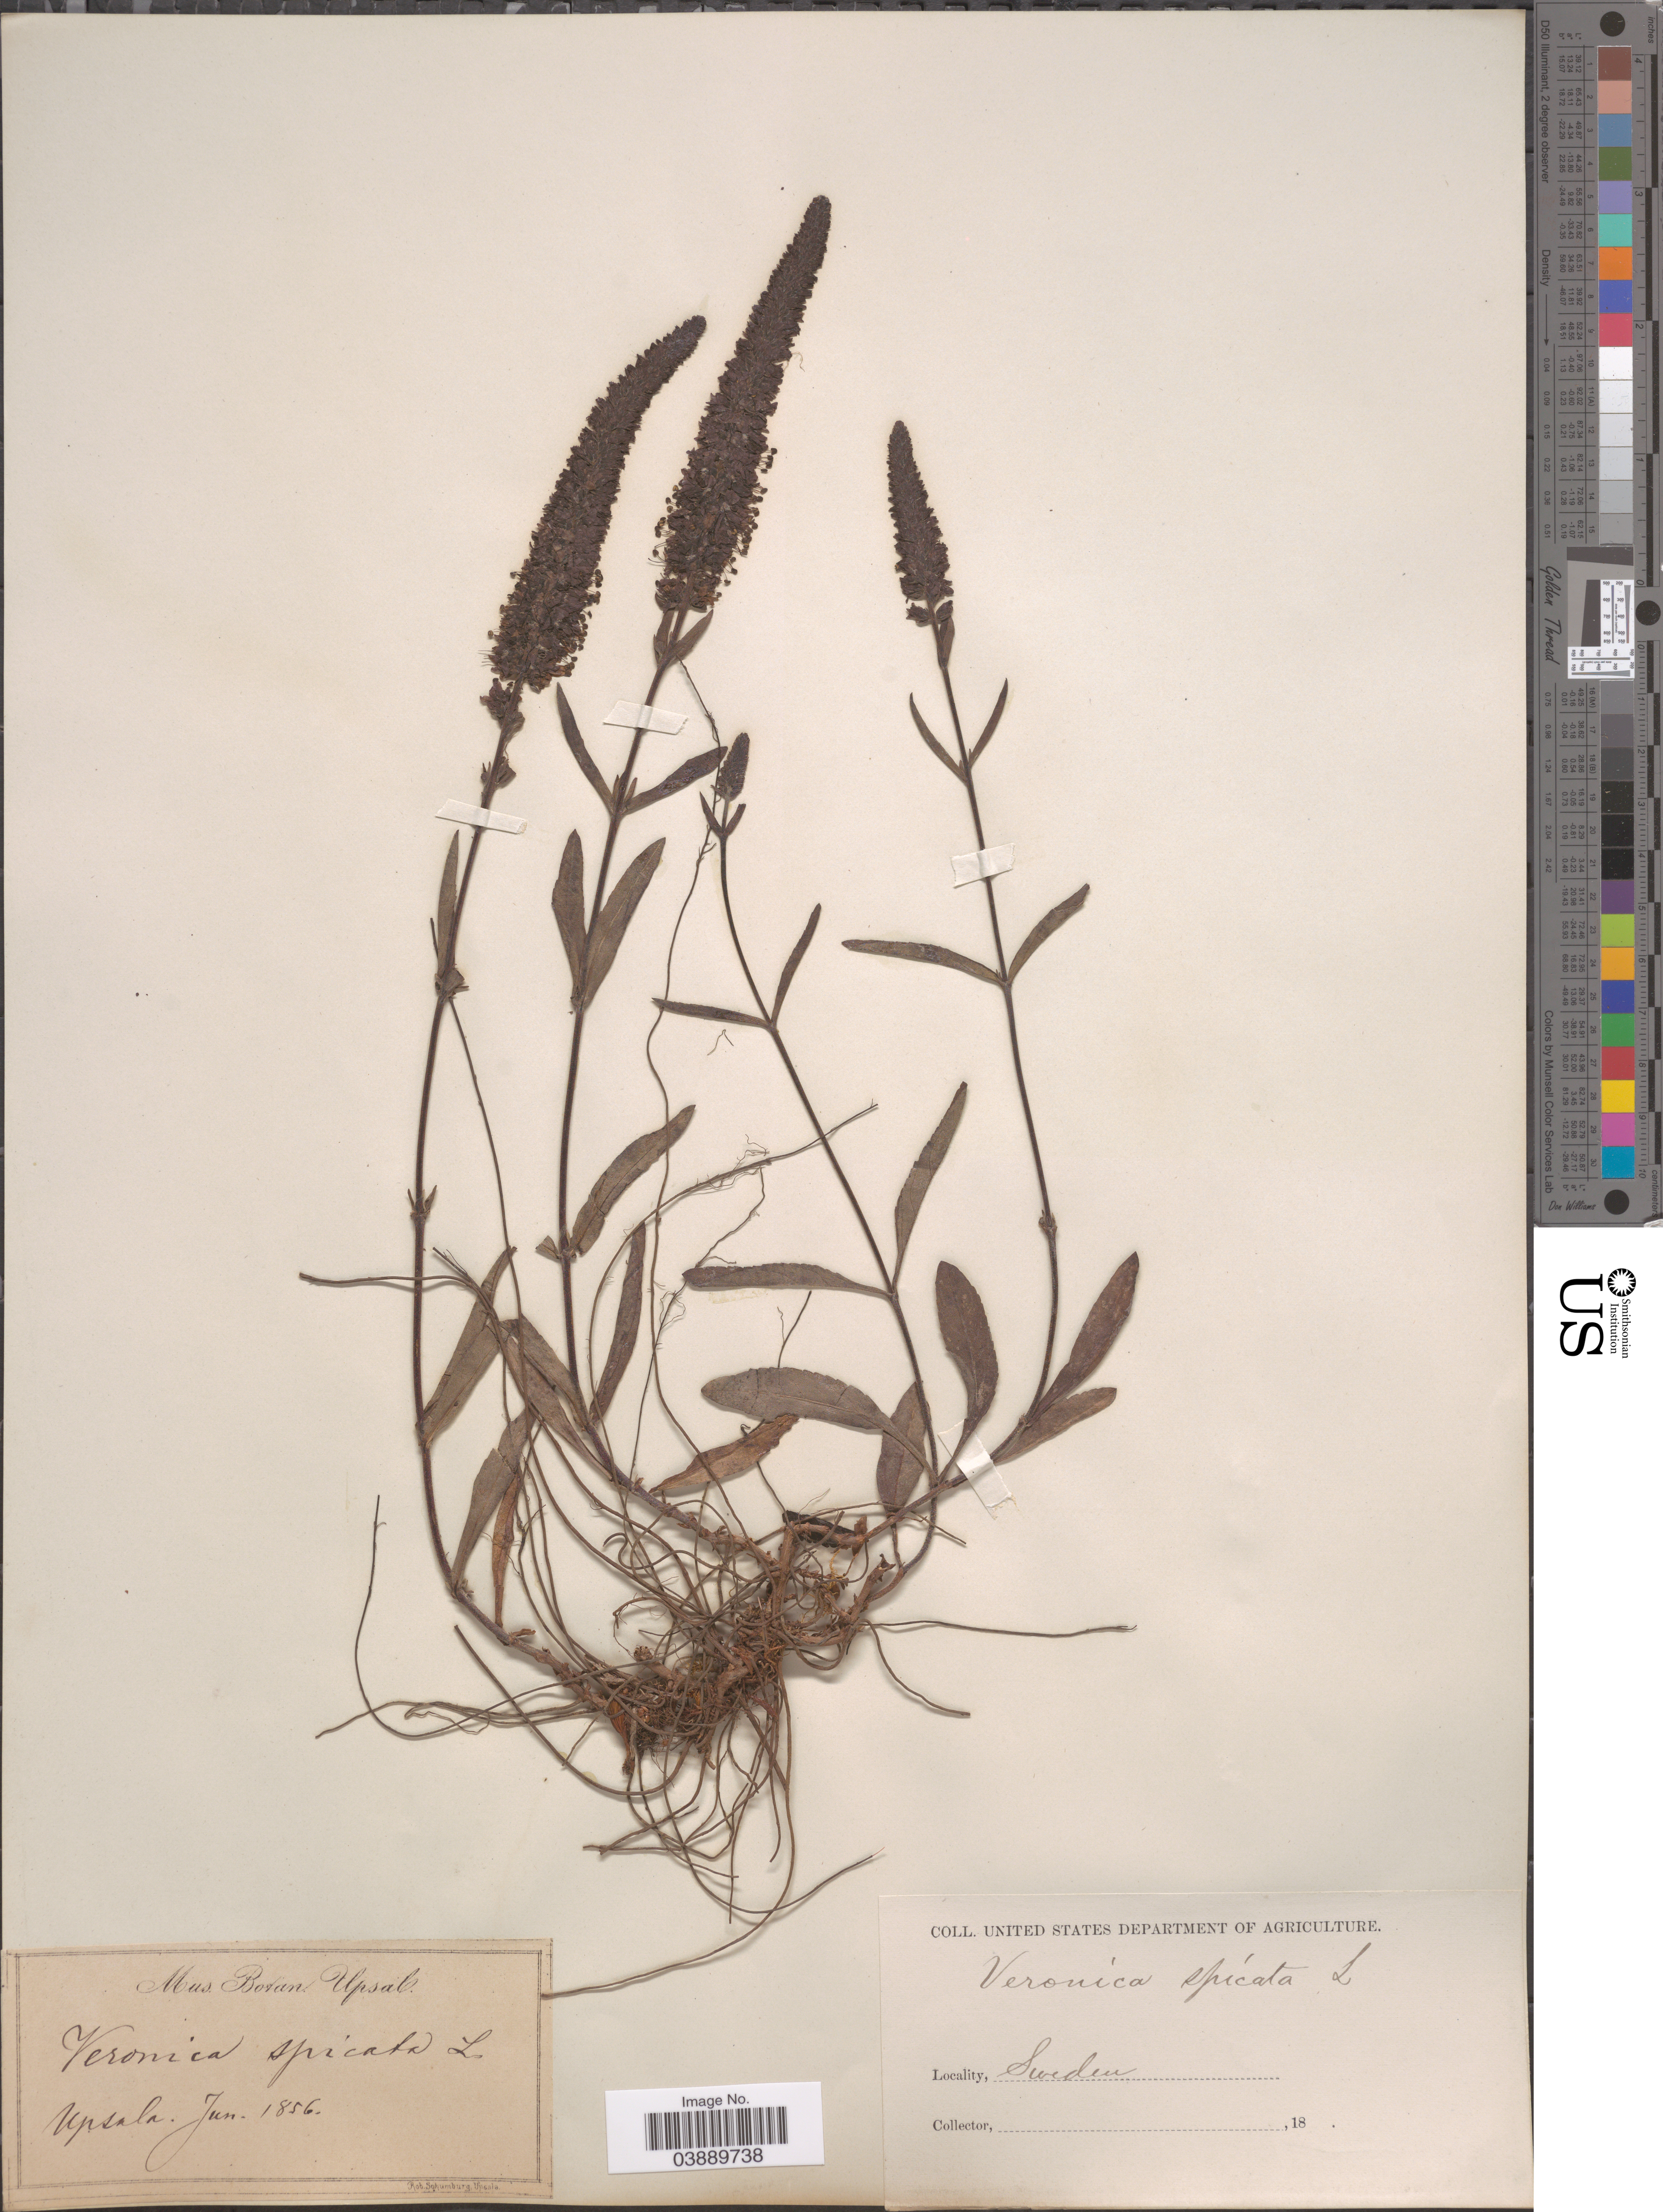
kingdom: Plantae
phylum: Tracheophyta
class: Magnoliopsida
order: Lamiales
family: Plantaginaceae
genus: Veronica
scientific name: Veronica spicata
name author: L.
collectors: ex herb. Mus. Botan. Upsal.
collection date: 1856-06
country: Sweden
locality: Upsala.